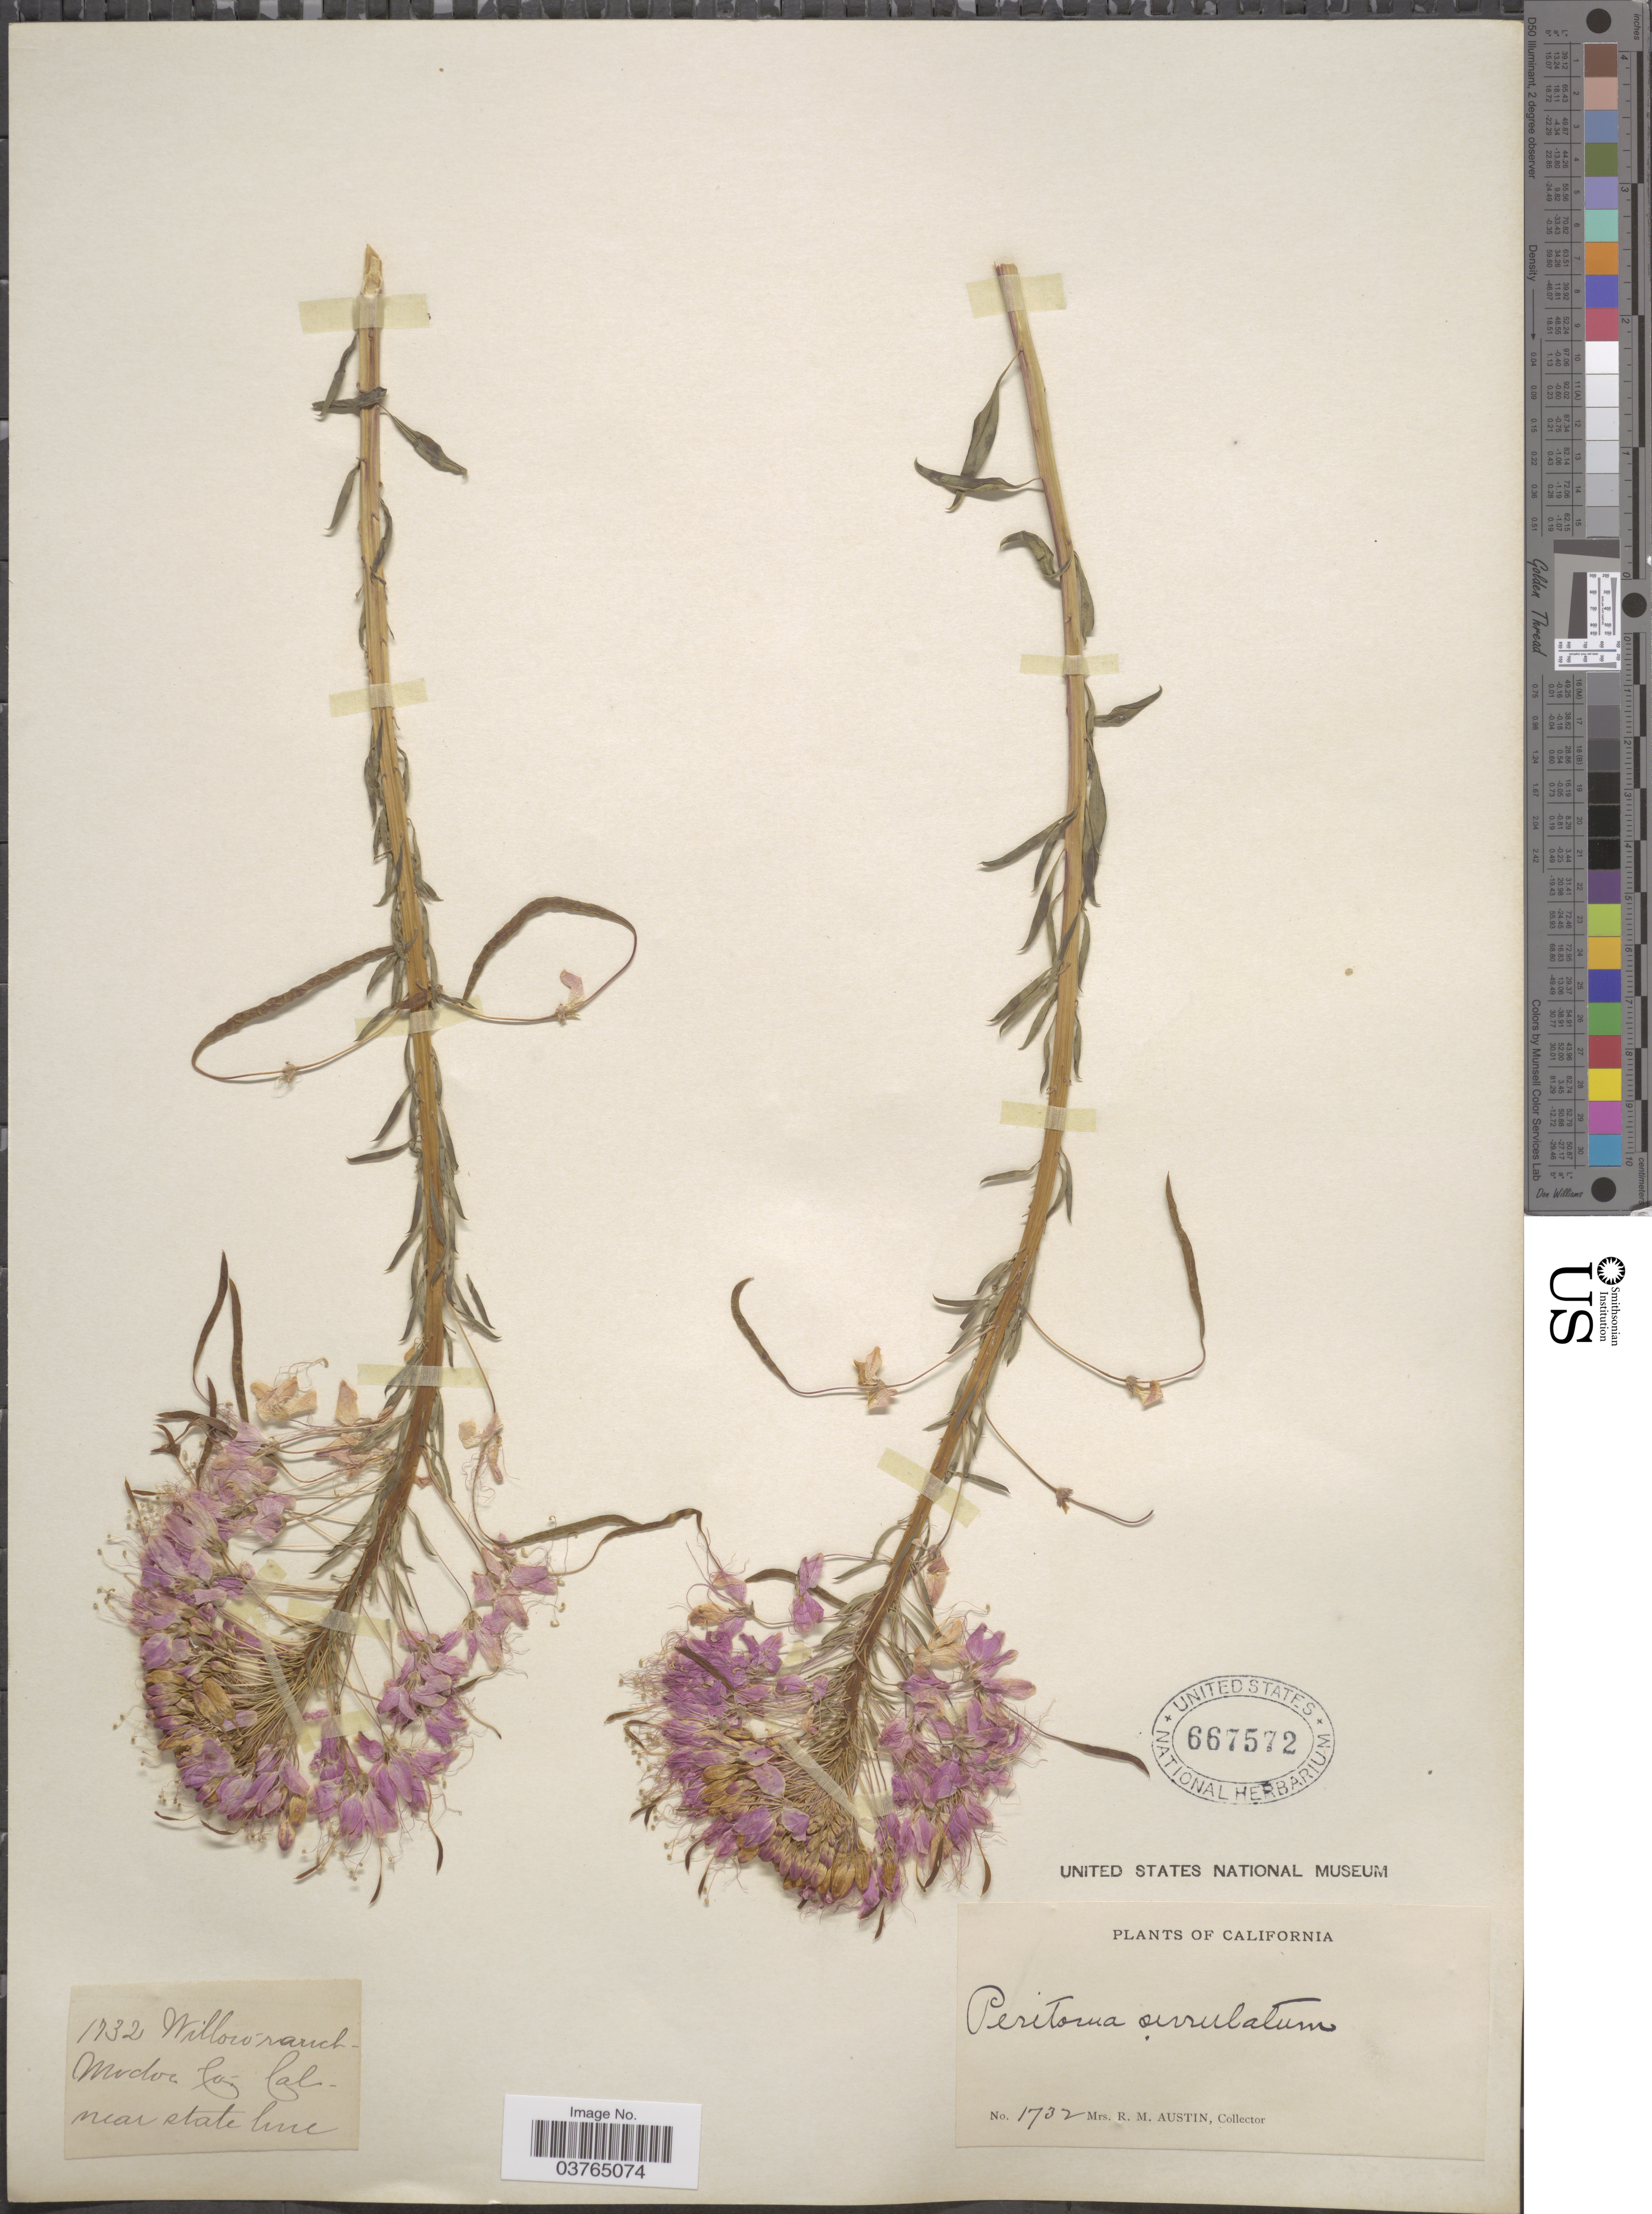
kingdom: Plantae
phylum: Tracheophyta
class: Magnoliopsida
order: Brassicales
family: Cleomaceae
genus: Cleomella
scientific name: Cleomella serrulata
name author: (Pursh) Roalson & J.C. Hall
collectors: R. Austin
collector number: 1732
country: United States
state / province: California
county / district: Modoc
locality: Willow ranch. Modoc Co. Near state line.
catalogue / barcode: US 667572